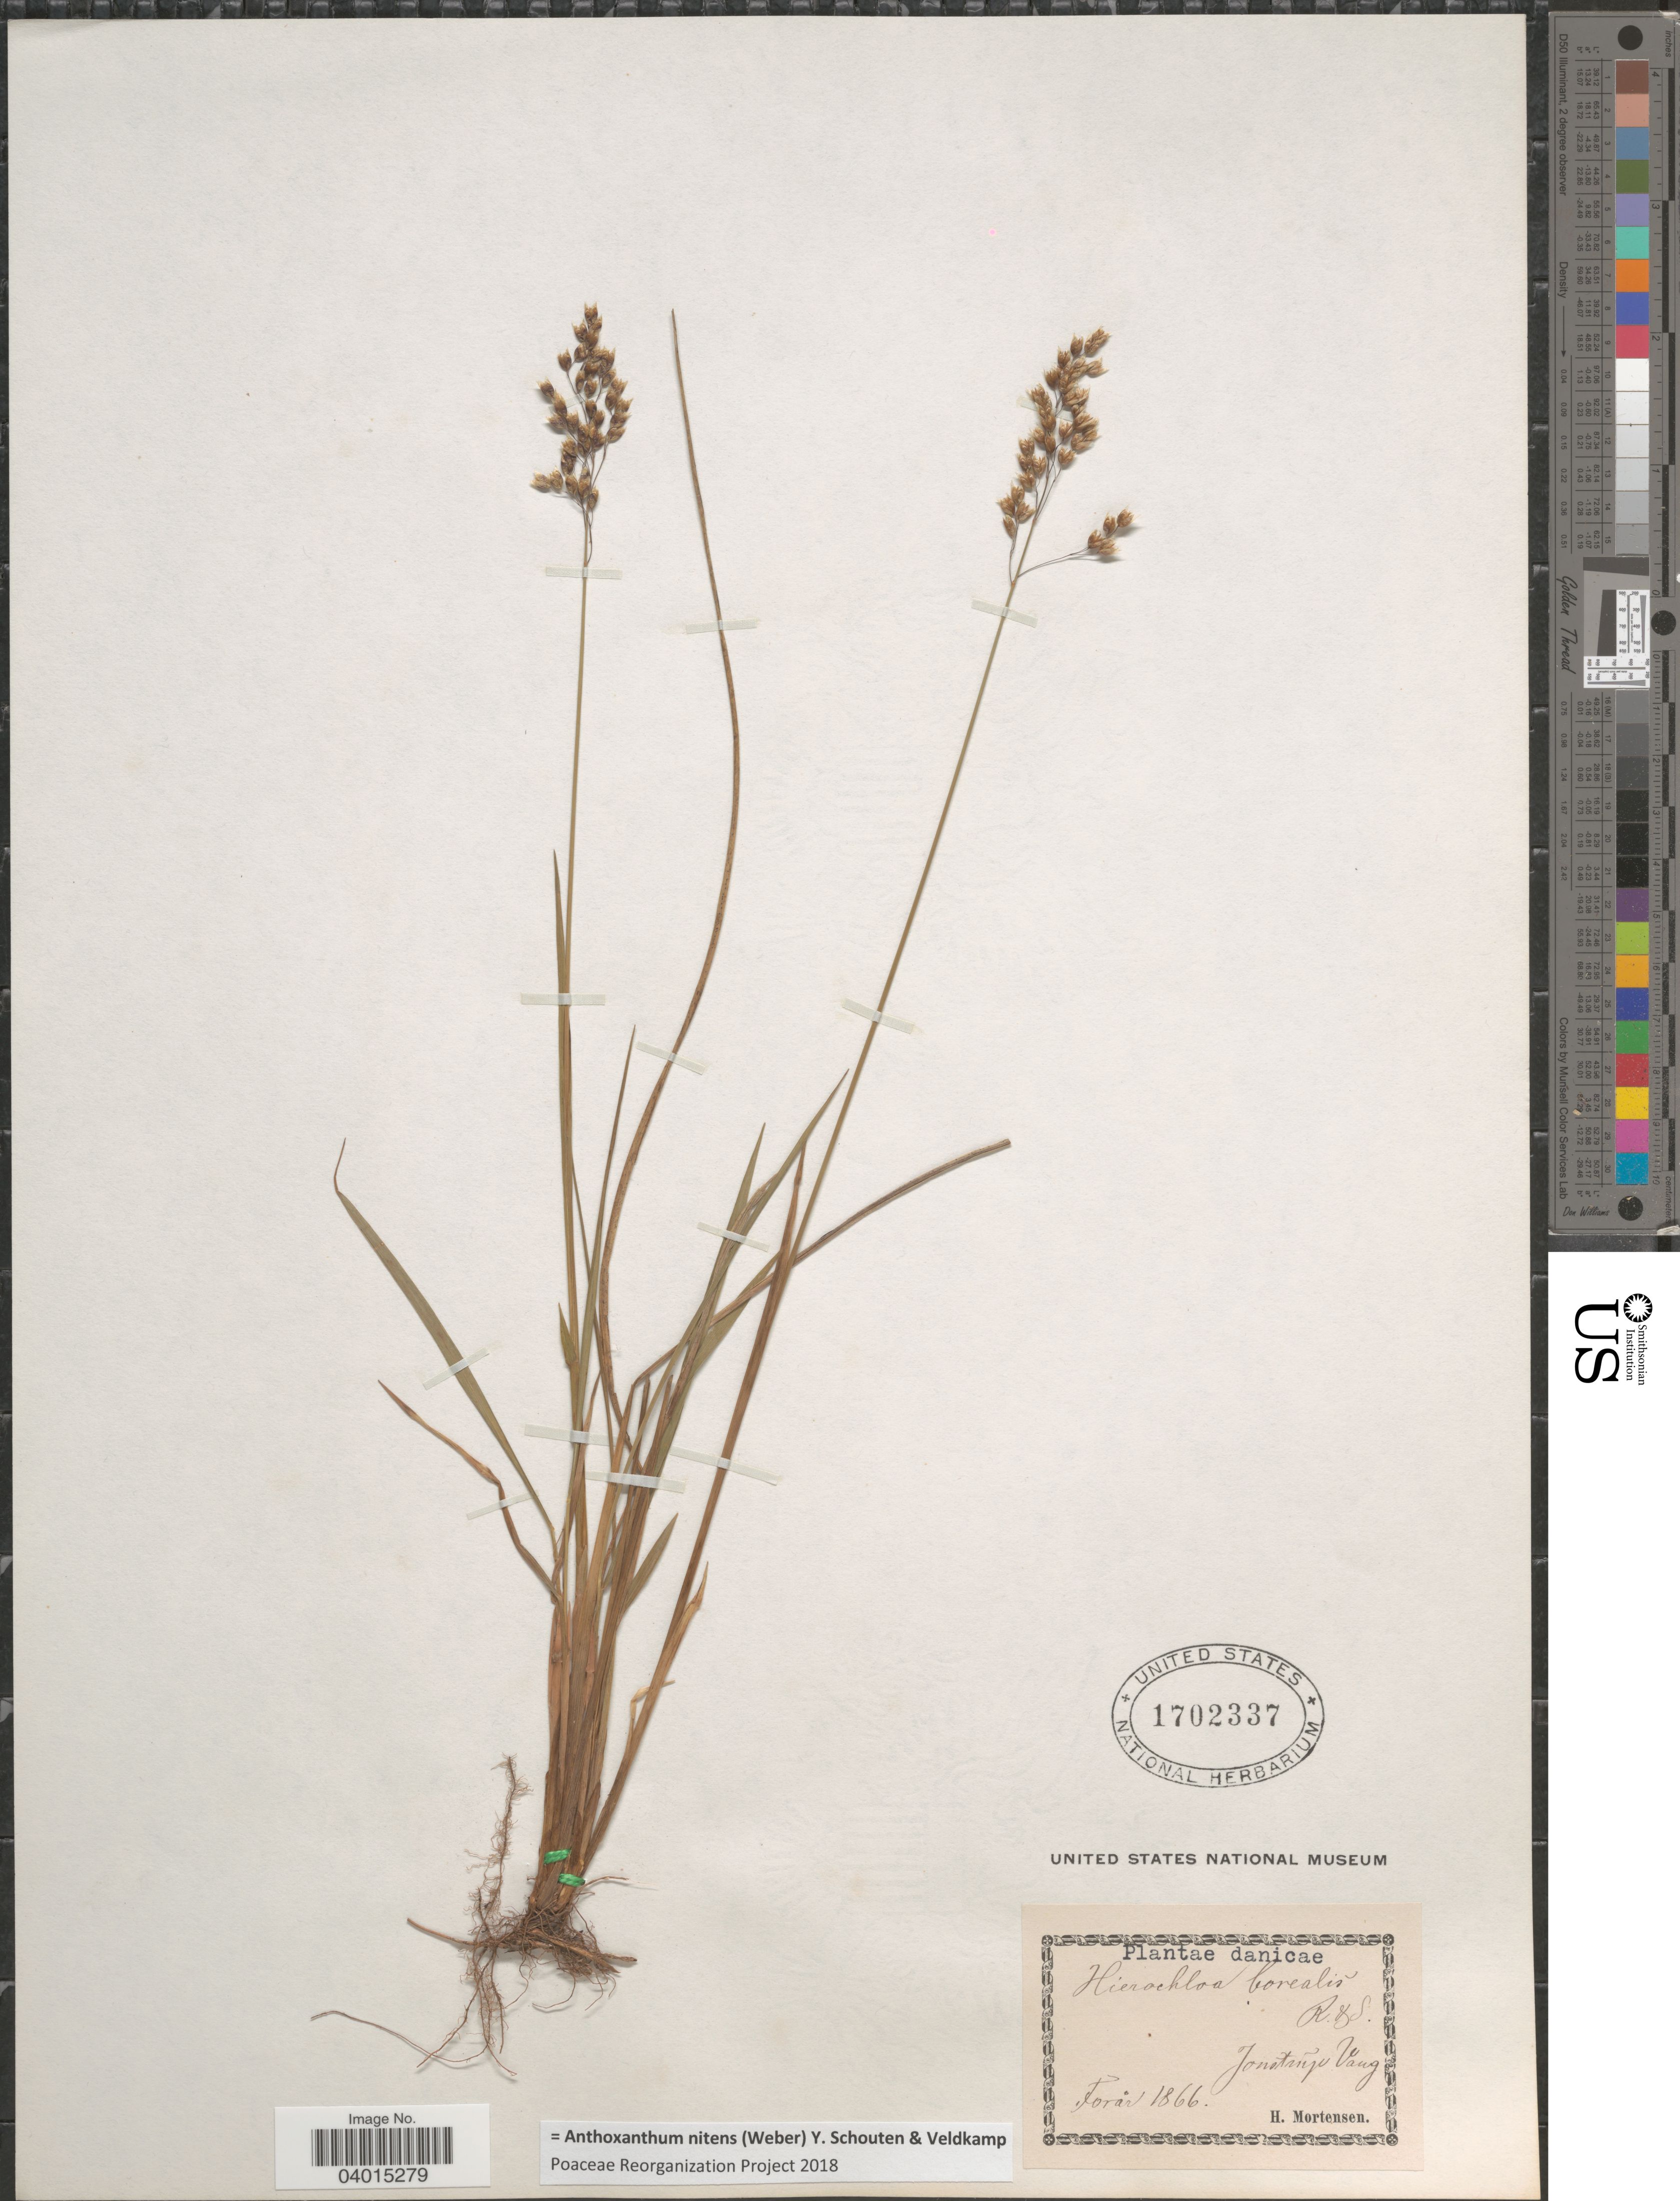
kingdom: Plantae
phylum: Tracheophyta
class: Liliopsida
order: Poales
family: Poaceae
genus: Anthoxanthum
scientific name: Anthoxanthum nitens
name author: (G.H. Weber) R.T.A. Schouten & Veldkamp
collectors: H. Mortensen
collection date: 1866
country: Denmark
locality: Danicæ. Jonstrup Vang.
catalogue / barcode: US 1702337